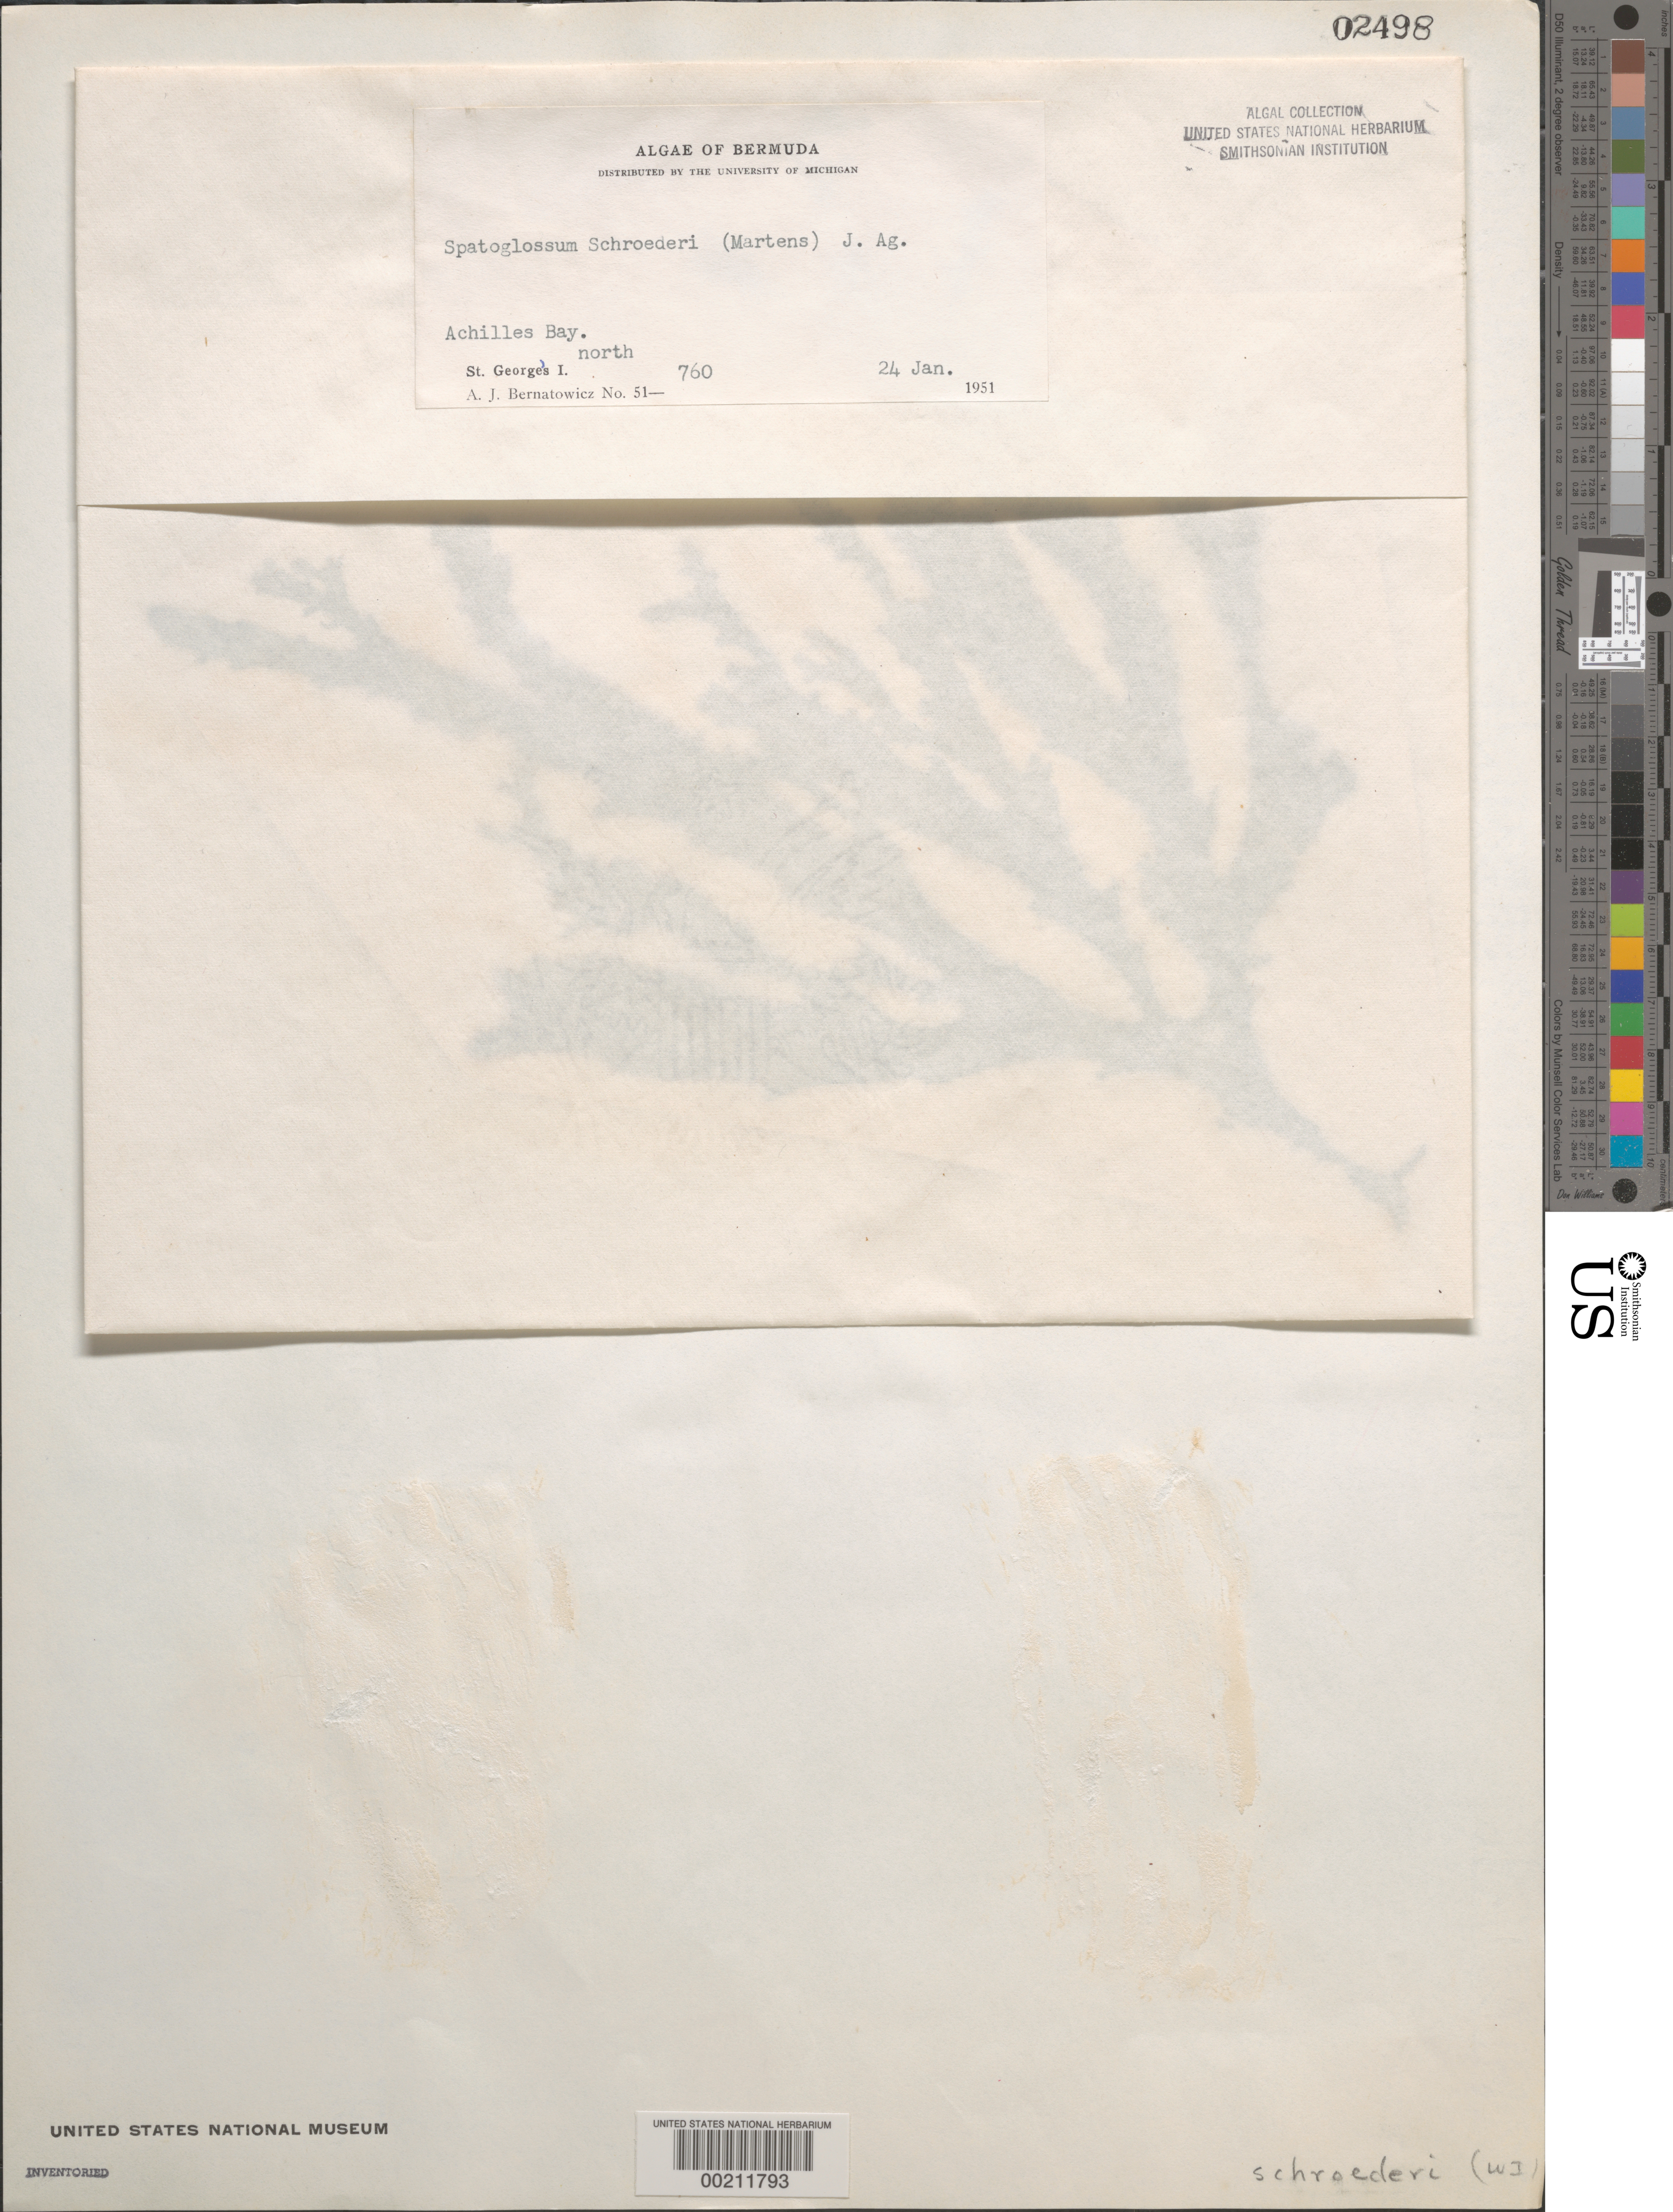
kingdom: Chromista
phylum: Ochrophyta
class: Phaeophyceae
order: Dictyotales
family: Dictyotaceae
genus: Spatoglossum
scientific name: Spatoglossum schroederi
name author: (C. Agardh) Kütz.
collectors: A. Bernatowicz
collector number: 51-760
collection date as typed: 24 Jan 1951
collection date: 1951-01-24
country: Bermuda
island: St. George's Island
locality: Achilles Bay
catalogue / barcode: US 2498